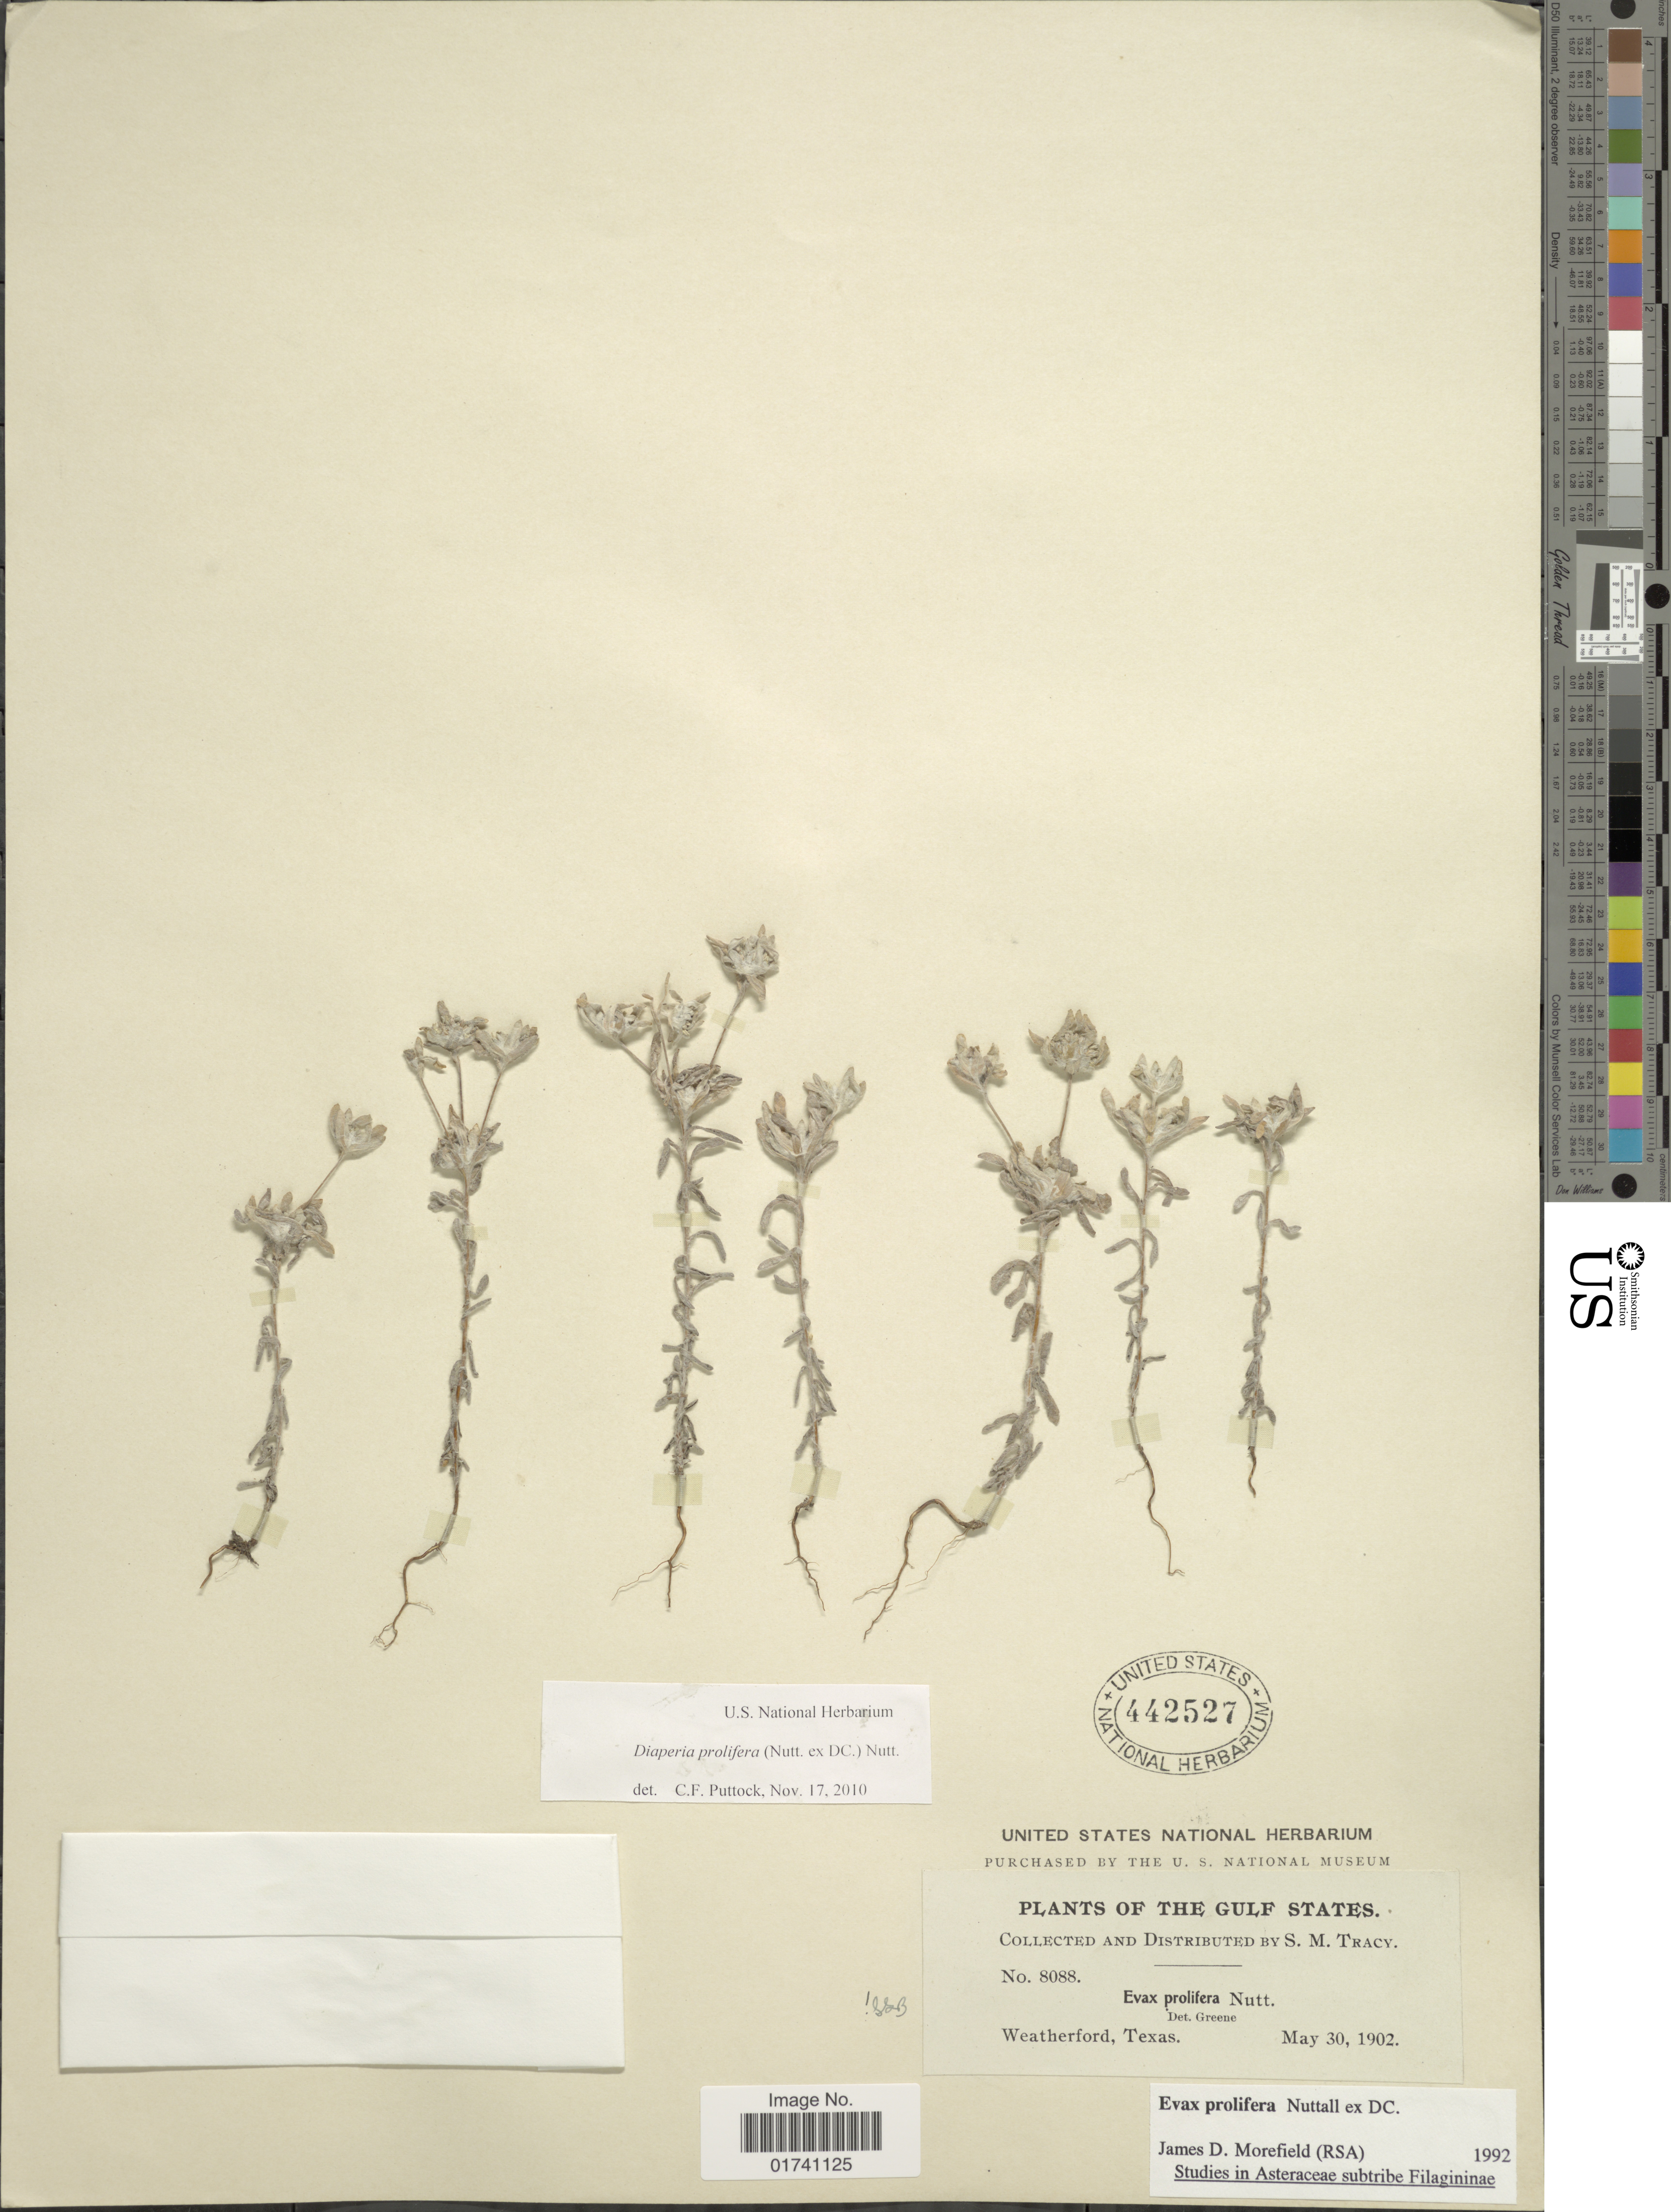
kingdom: Plantae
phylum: Tracheophyta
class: Magnoliopsida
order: Asterales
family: Asteraceae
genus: Diaperia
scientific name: Diaperia prolifera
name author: (Nutt. ex DC.) Morefield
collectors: S. M. Tracy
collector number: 8088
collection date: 1902-05-30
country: United States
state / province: Texas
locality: Weatherford, Texas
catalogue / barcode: US 442527